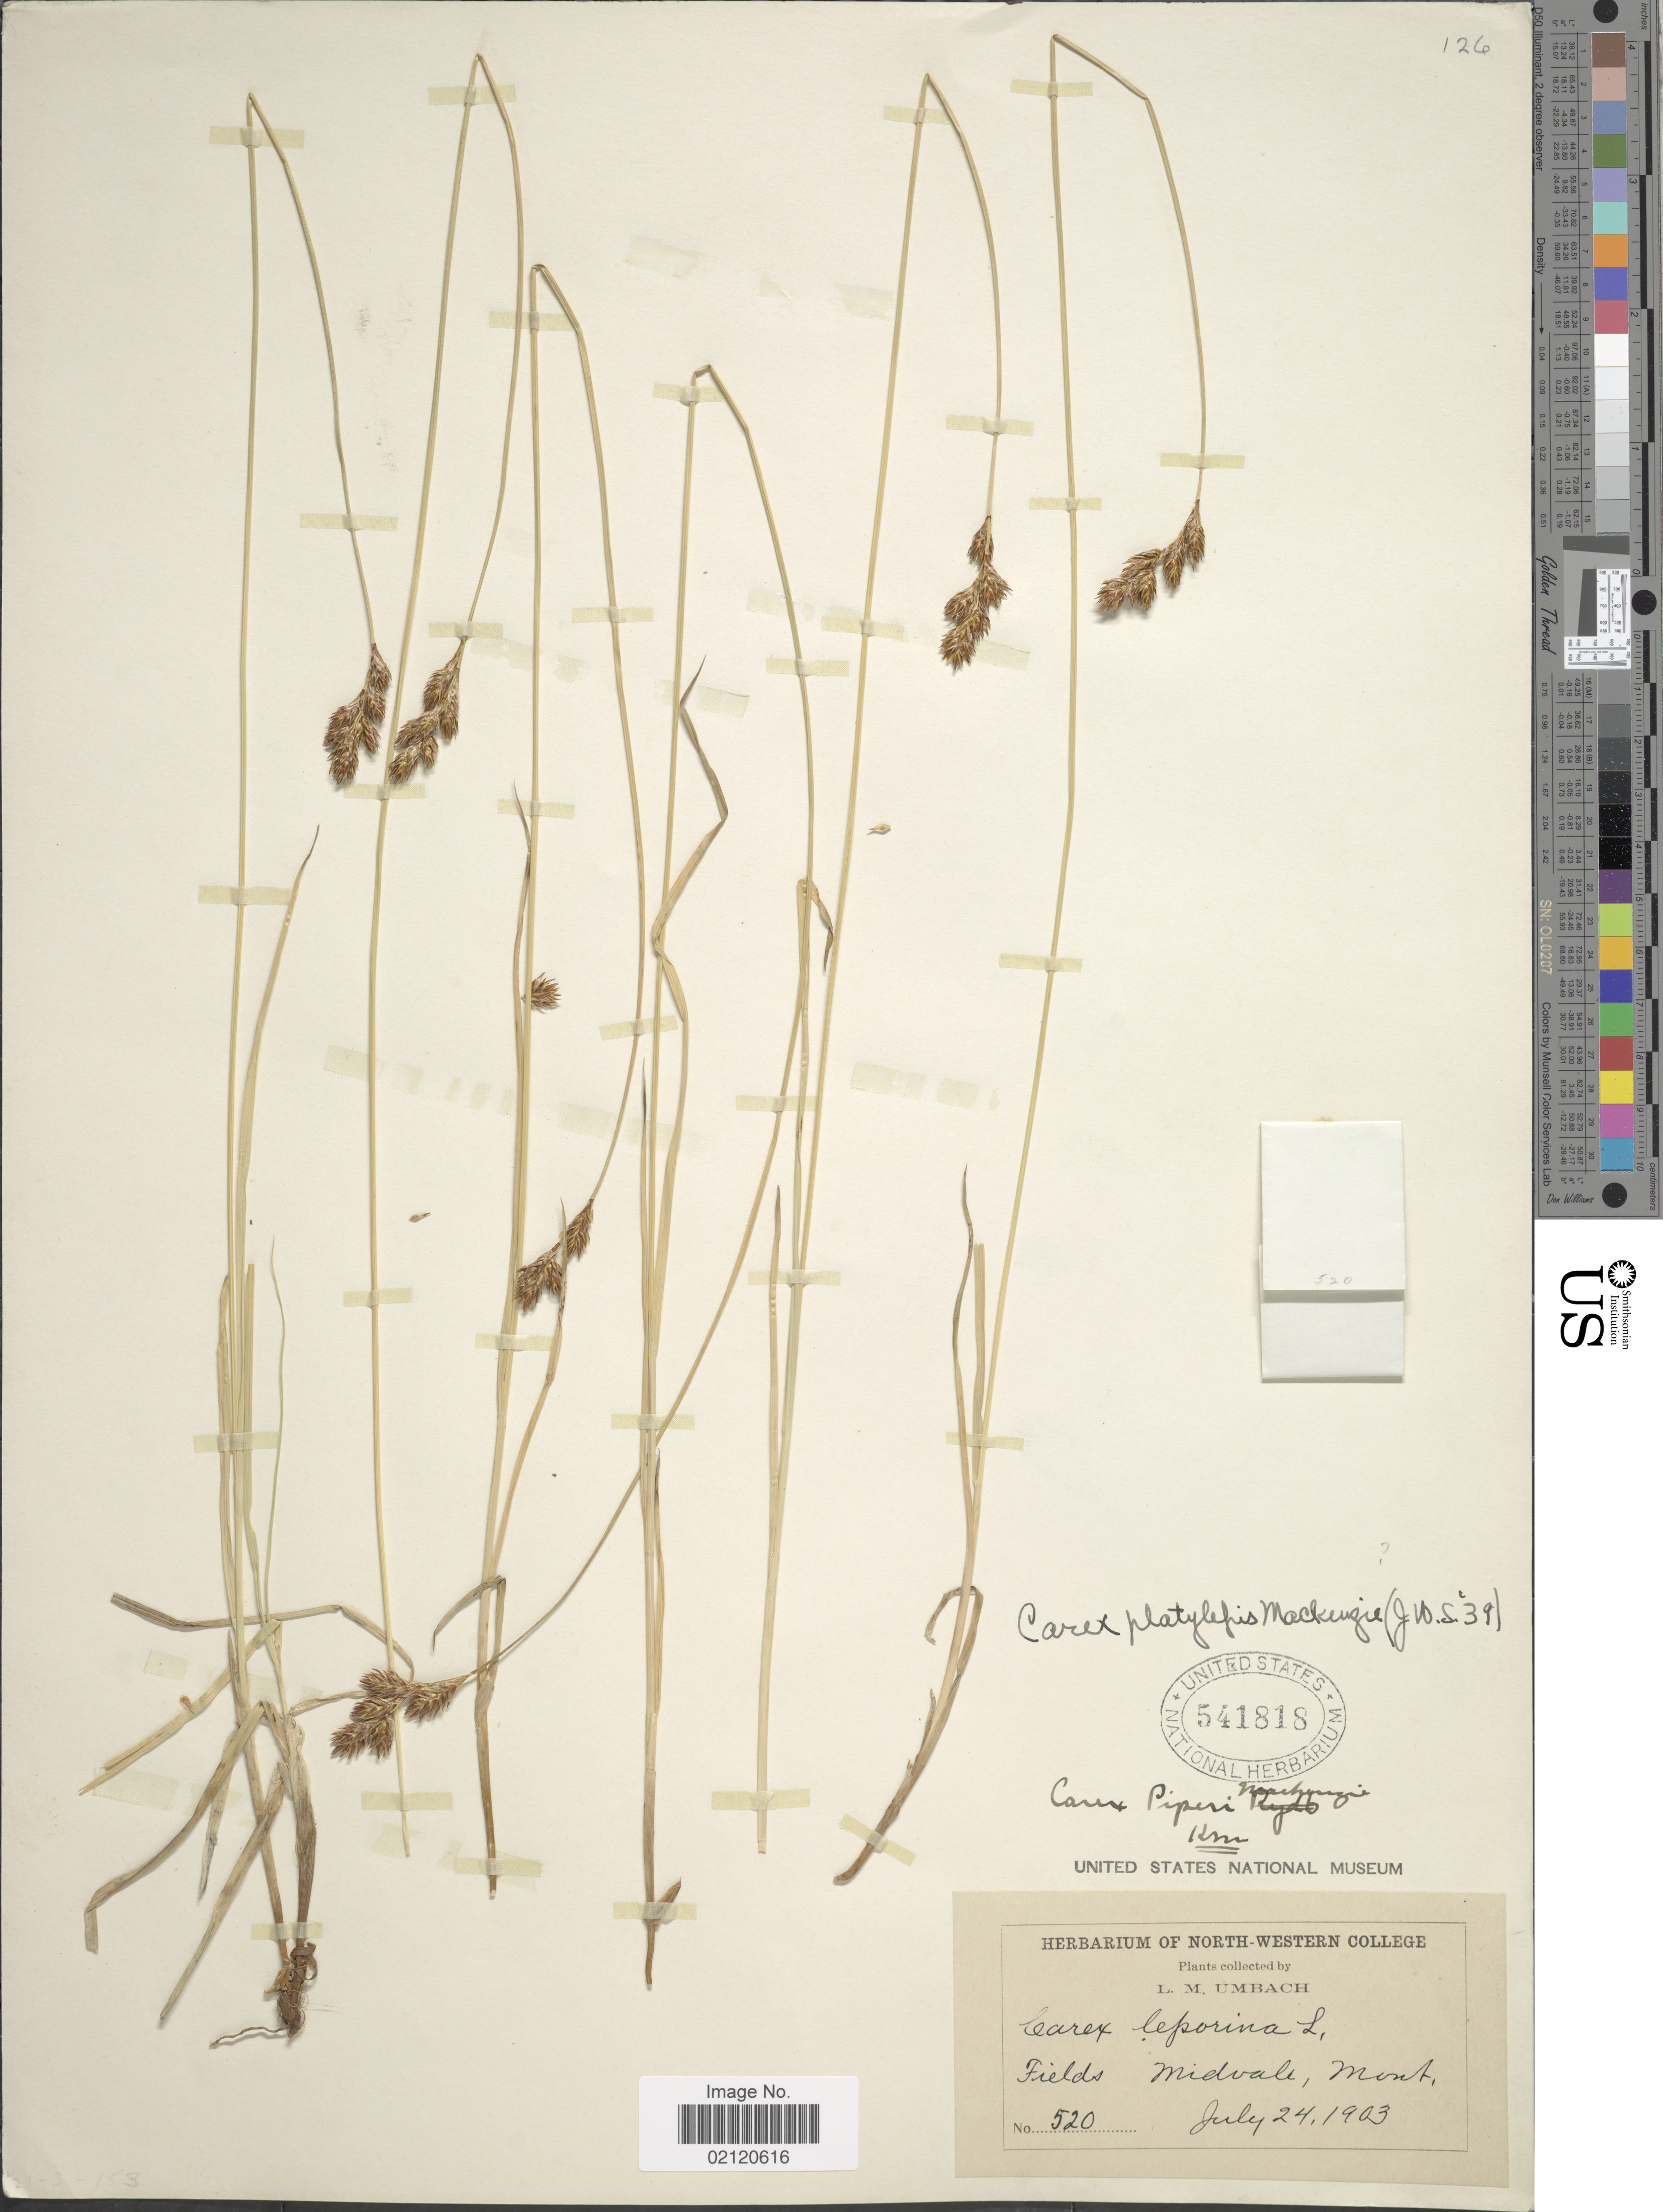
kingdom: Plantae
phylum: Tracheophyta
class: Liliopsida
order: Poales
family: Cyperaceae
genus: Carex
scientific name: Carex leporina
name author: L.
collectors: L. M. Umbach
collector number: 520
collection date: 1903-07-24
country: United States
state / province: Montana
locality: Midvale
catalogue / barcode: US 541818